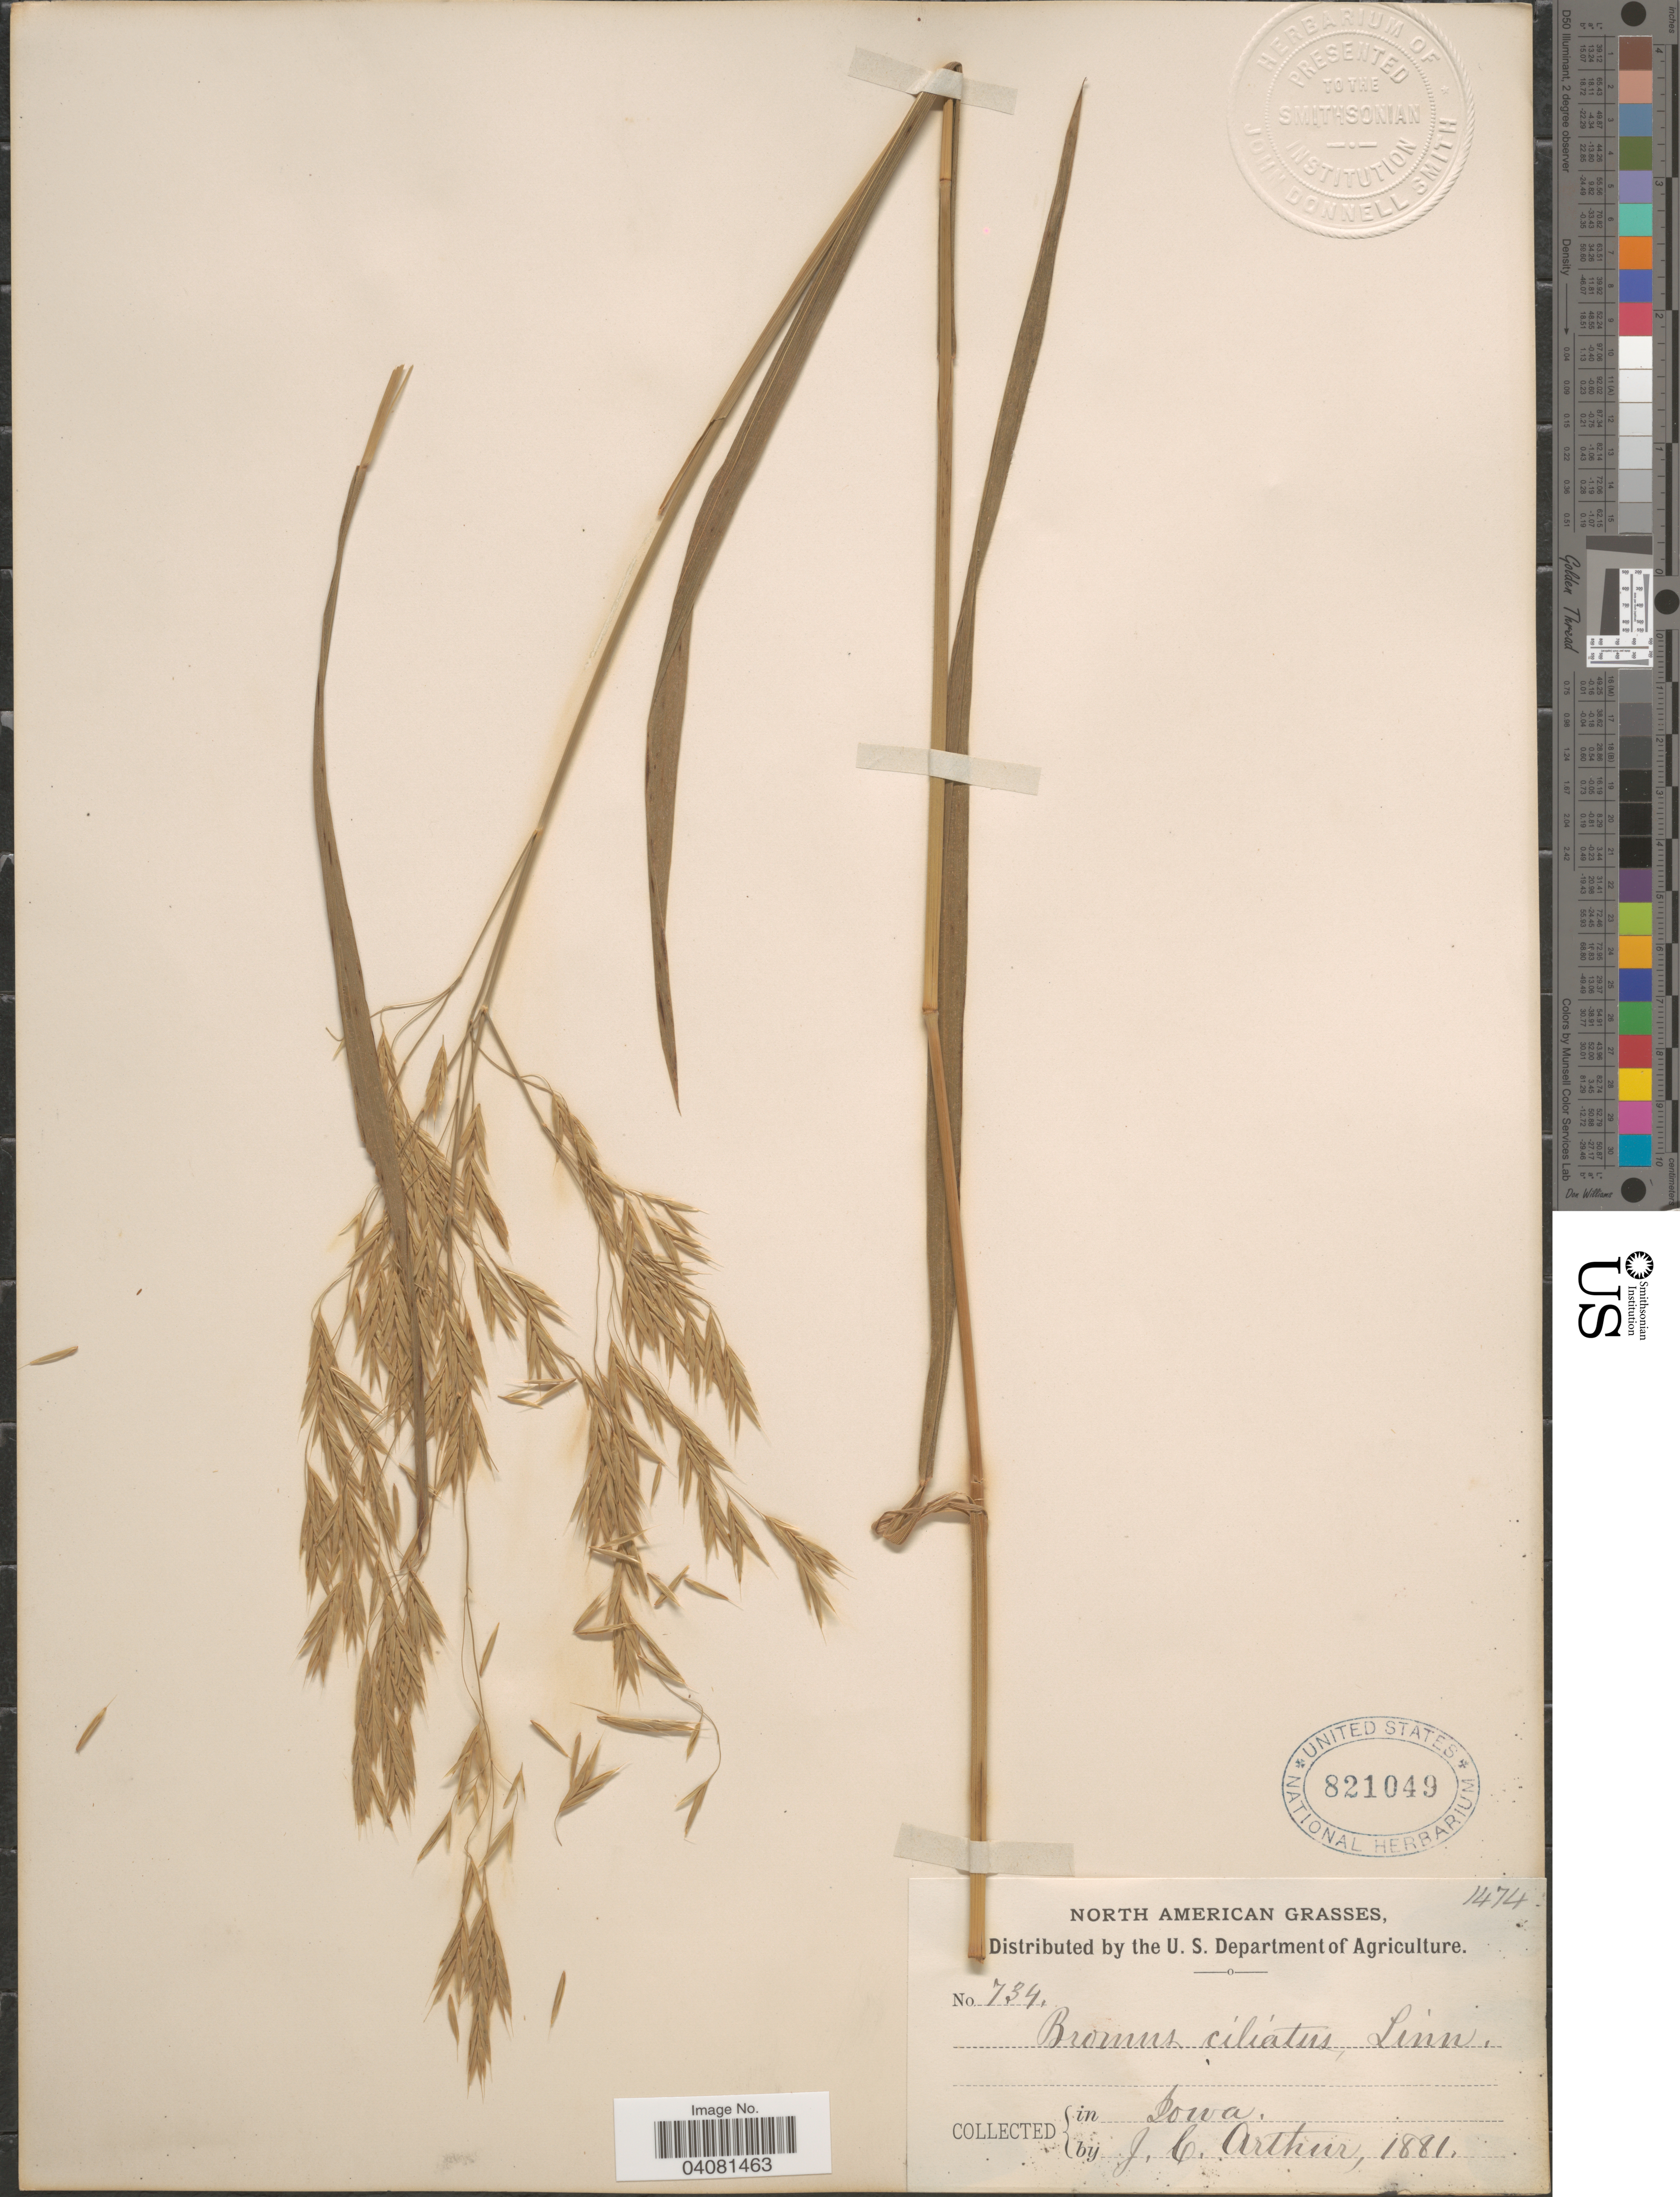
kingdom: Plantae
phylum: Tracheophyta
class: Liliopsida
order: Poales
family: Poaceae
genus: Bromus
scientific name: Bromus ciliatus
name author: L.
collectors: J. C. Arthur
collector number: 734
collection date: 1881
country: United States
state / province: Iowa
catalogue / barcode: US 821049